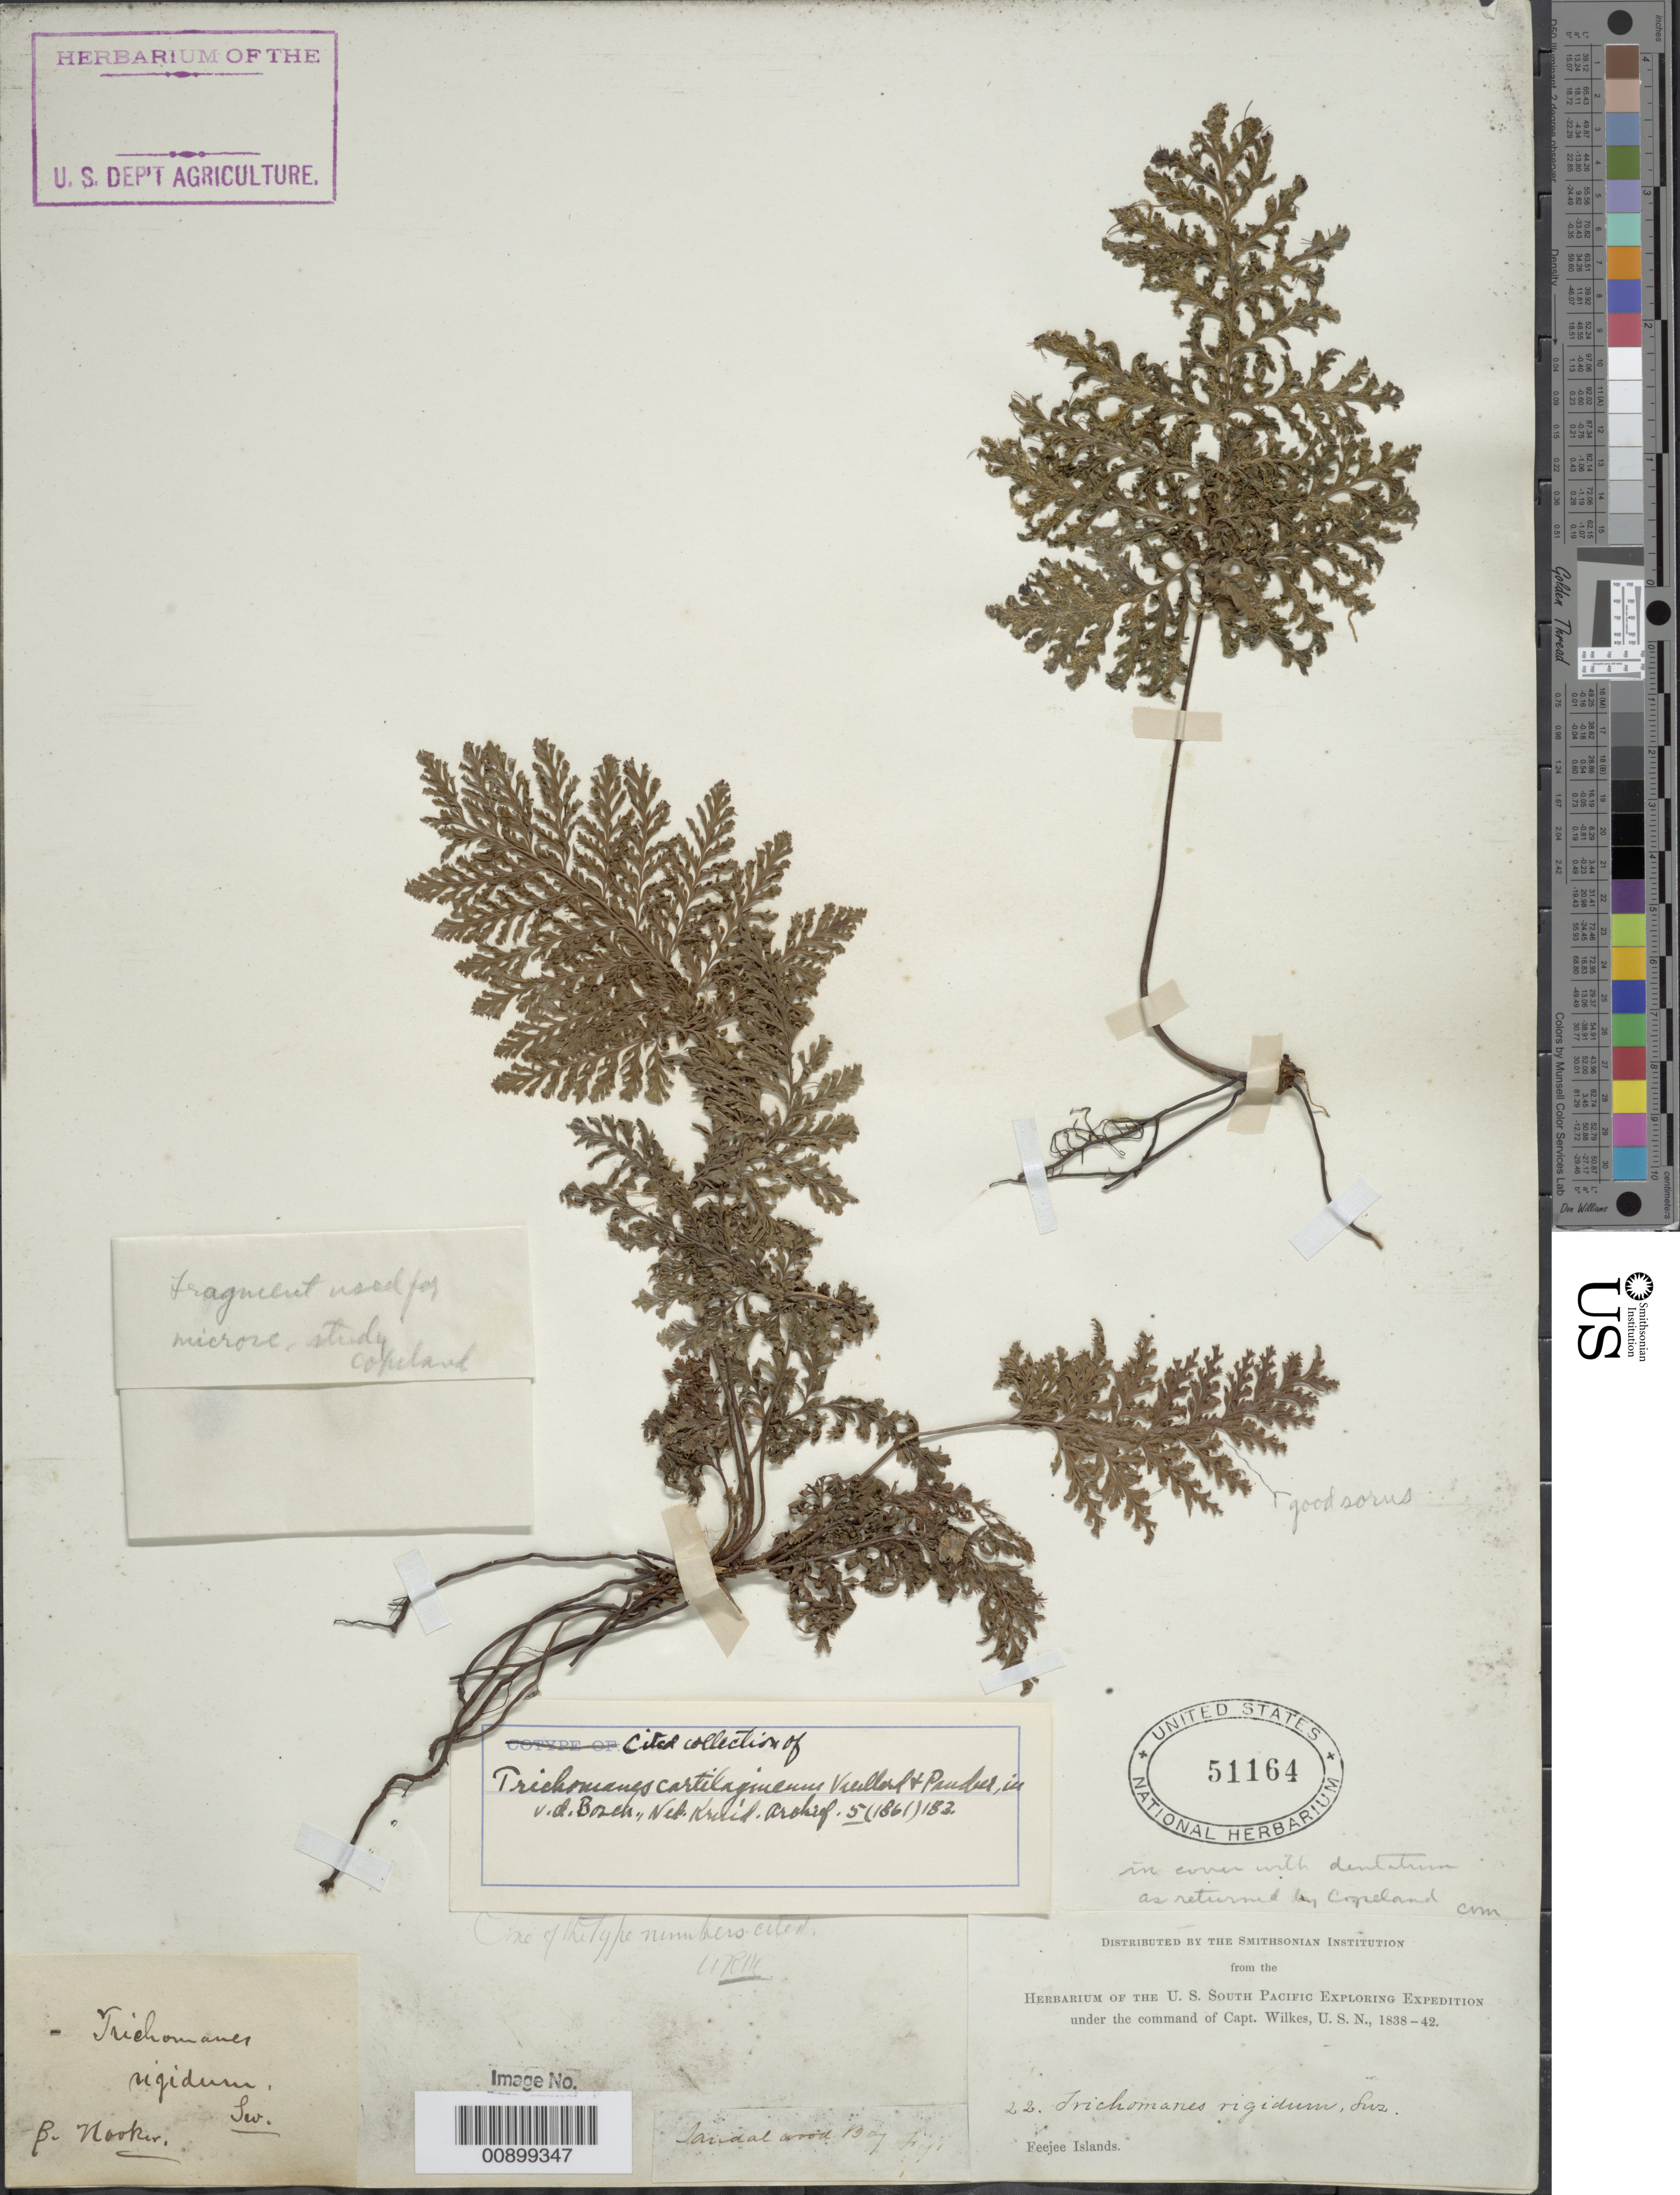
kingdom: Plantae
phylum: Tracheophyta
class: Polypodiopsida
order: Hymenophyllales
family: Hymenophyllaceae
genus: Abrodictyum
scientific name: Abrodictyum dentatum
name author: (Bosch) Ebihara & K. Iwats.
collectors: Wilkes Explor. Exped.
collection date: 1838/1842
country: Fiji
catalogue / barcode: US 51164